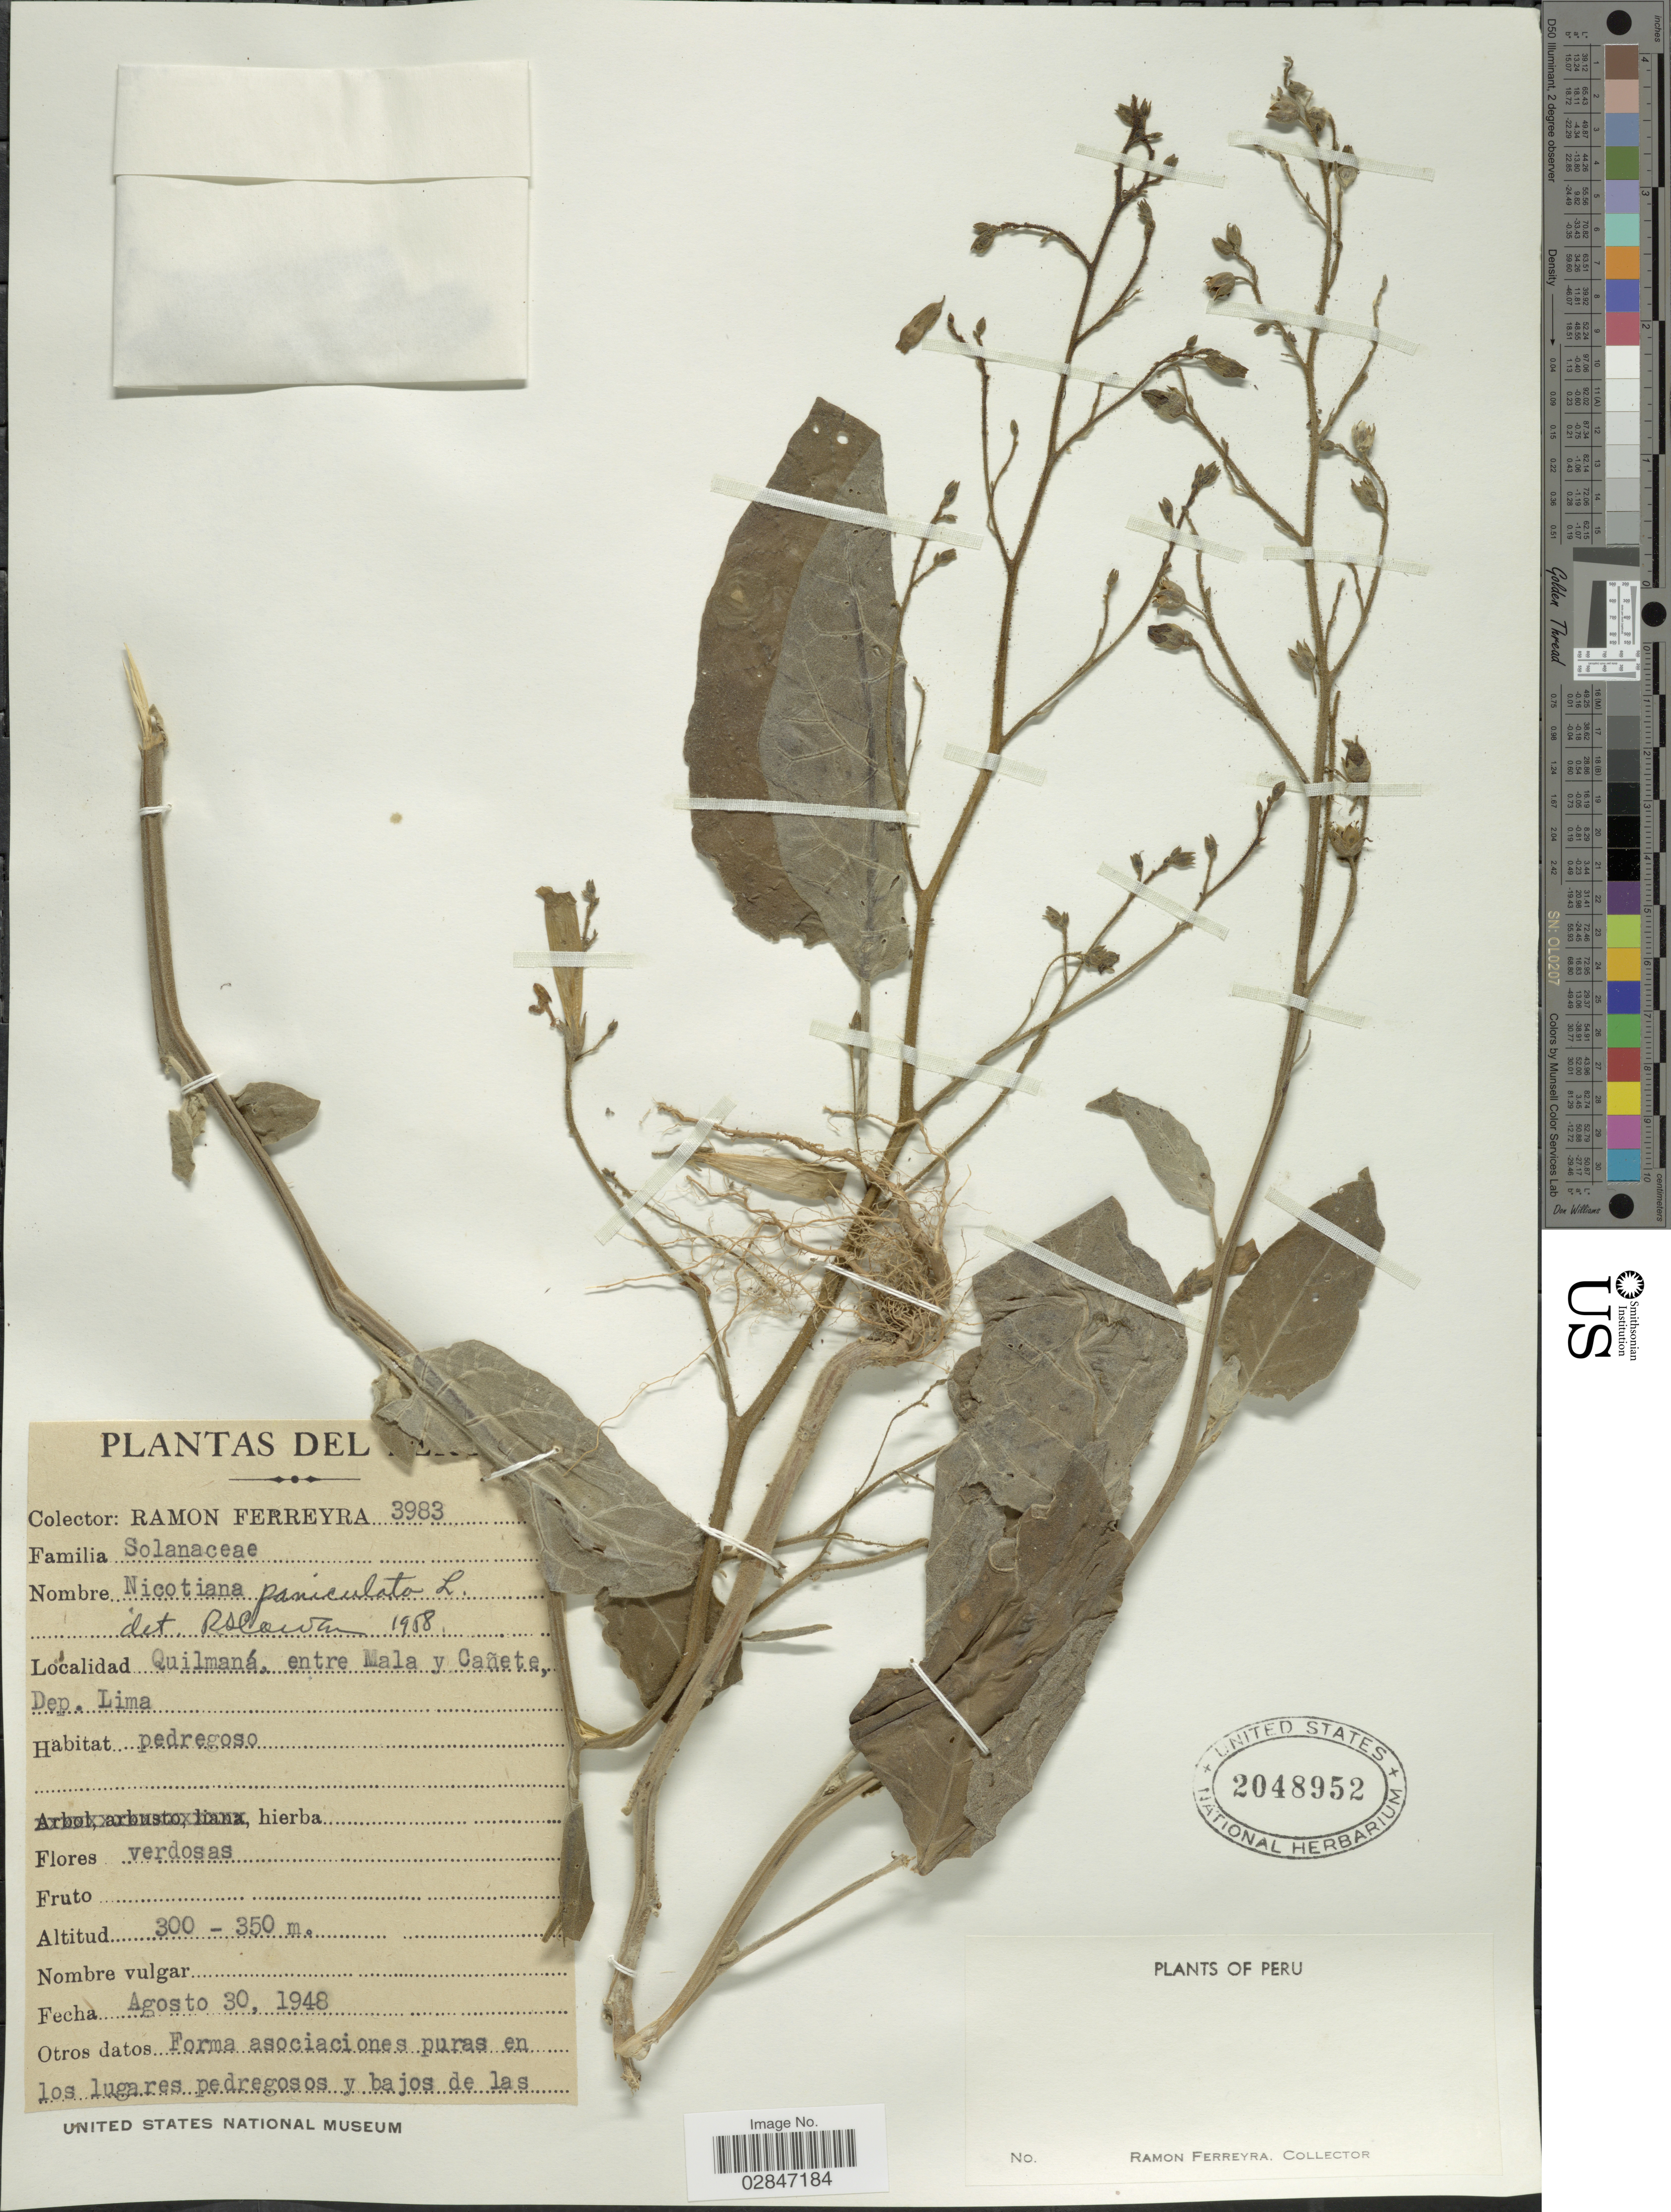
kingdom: Plantae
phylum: Tracheophyta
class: Magnoliopsida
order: Solanales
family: Solanaceae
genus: Nicotiana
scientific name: Nicotiana paniculata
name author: L.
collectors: R. A. Ferreyra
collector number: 3983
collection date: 1948-08-30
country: Peru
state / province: Lima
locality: Quilmaná, entre Mala y Cañete, Dep. Lima.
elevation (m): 300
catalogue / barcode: US 2048952